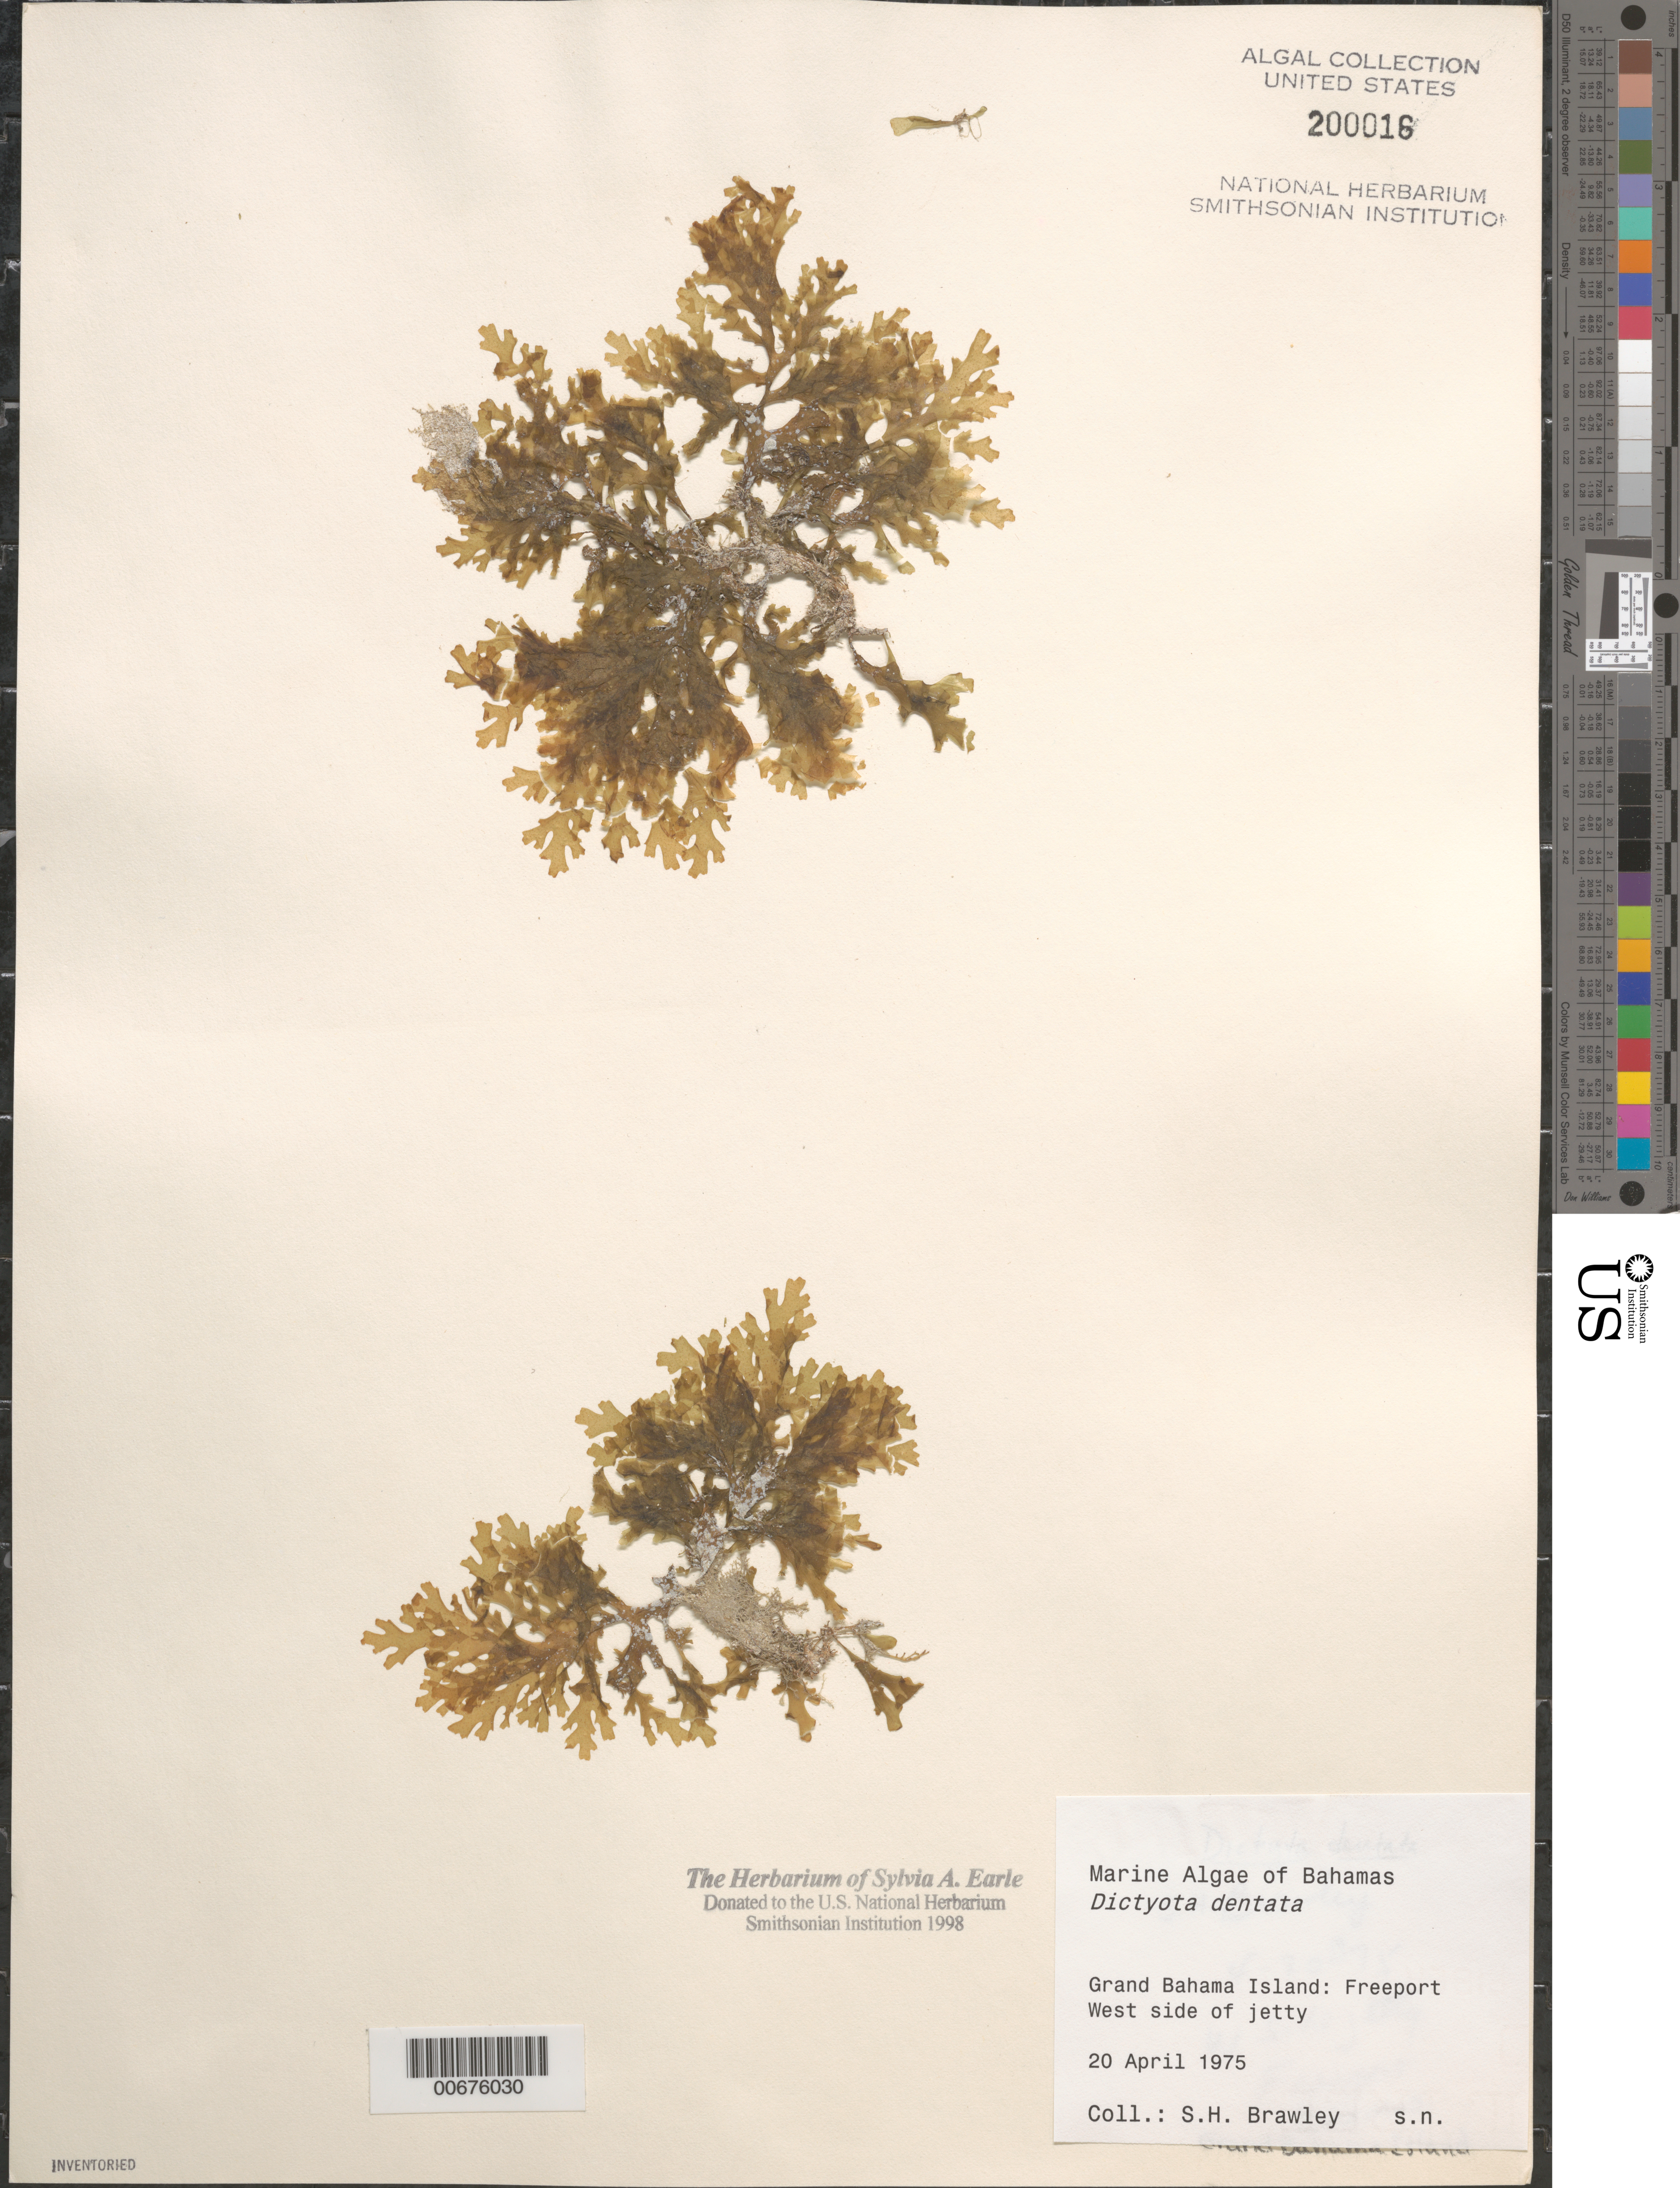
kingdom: Chromista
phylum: Ochrophyta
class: Phaeophyceae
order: Dictyotales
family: Dictyotaceae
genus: Dictyota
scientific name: Dictyota mertensii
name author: (C. Mart.) Kütz.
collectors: S. Brawley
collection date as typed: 20 Apr 1975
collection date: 1975-04-20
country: Bahamas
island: Grand Bahama Island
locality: Freeport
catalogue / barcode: US 200016